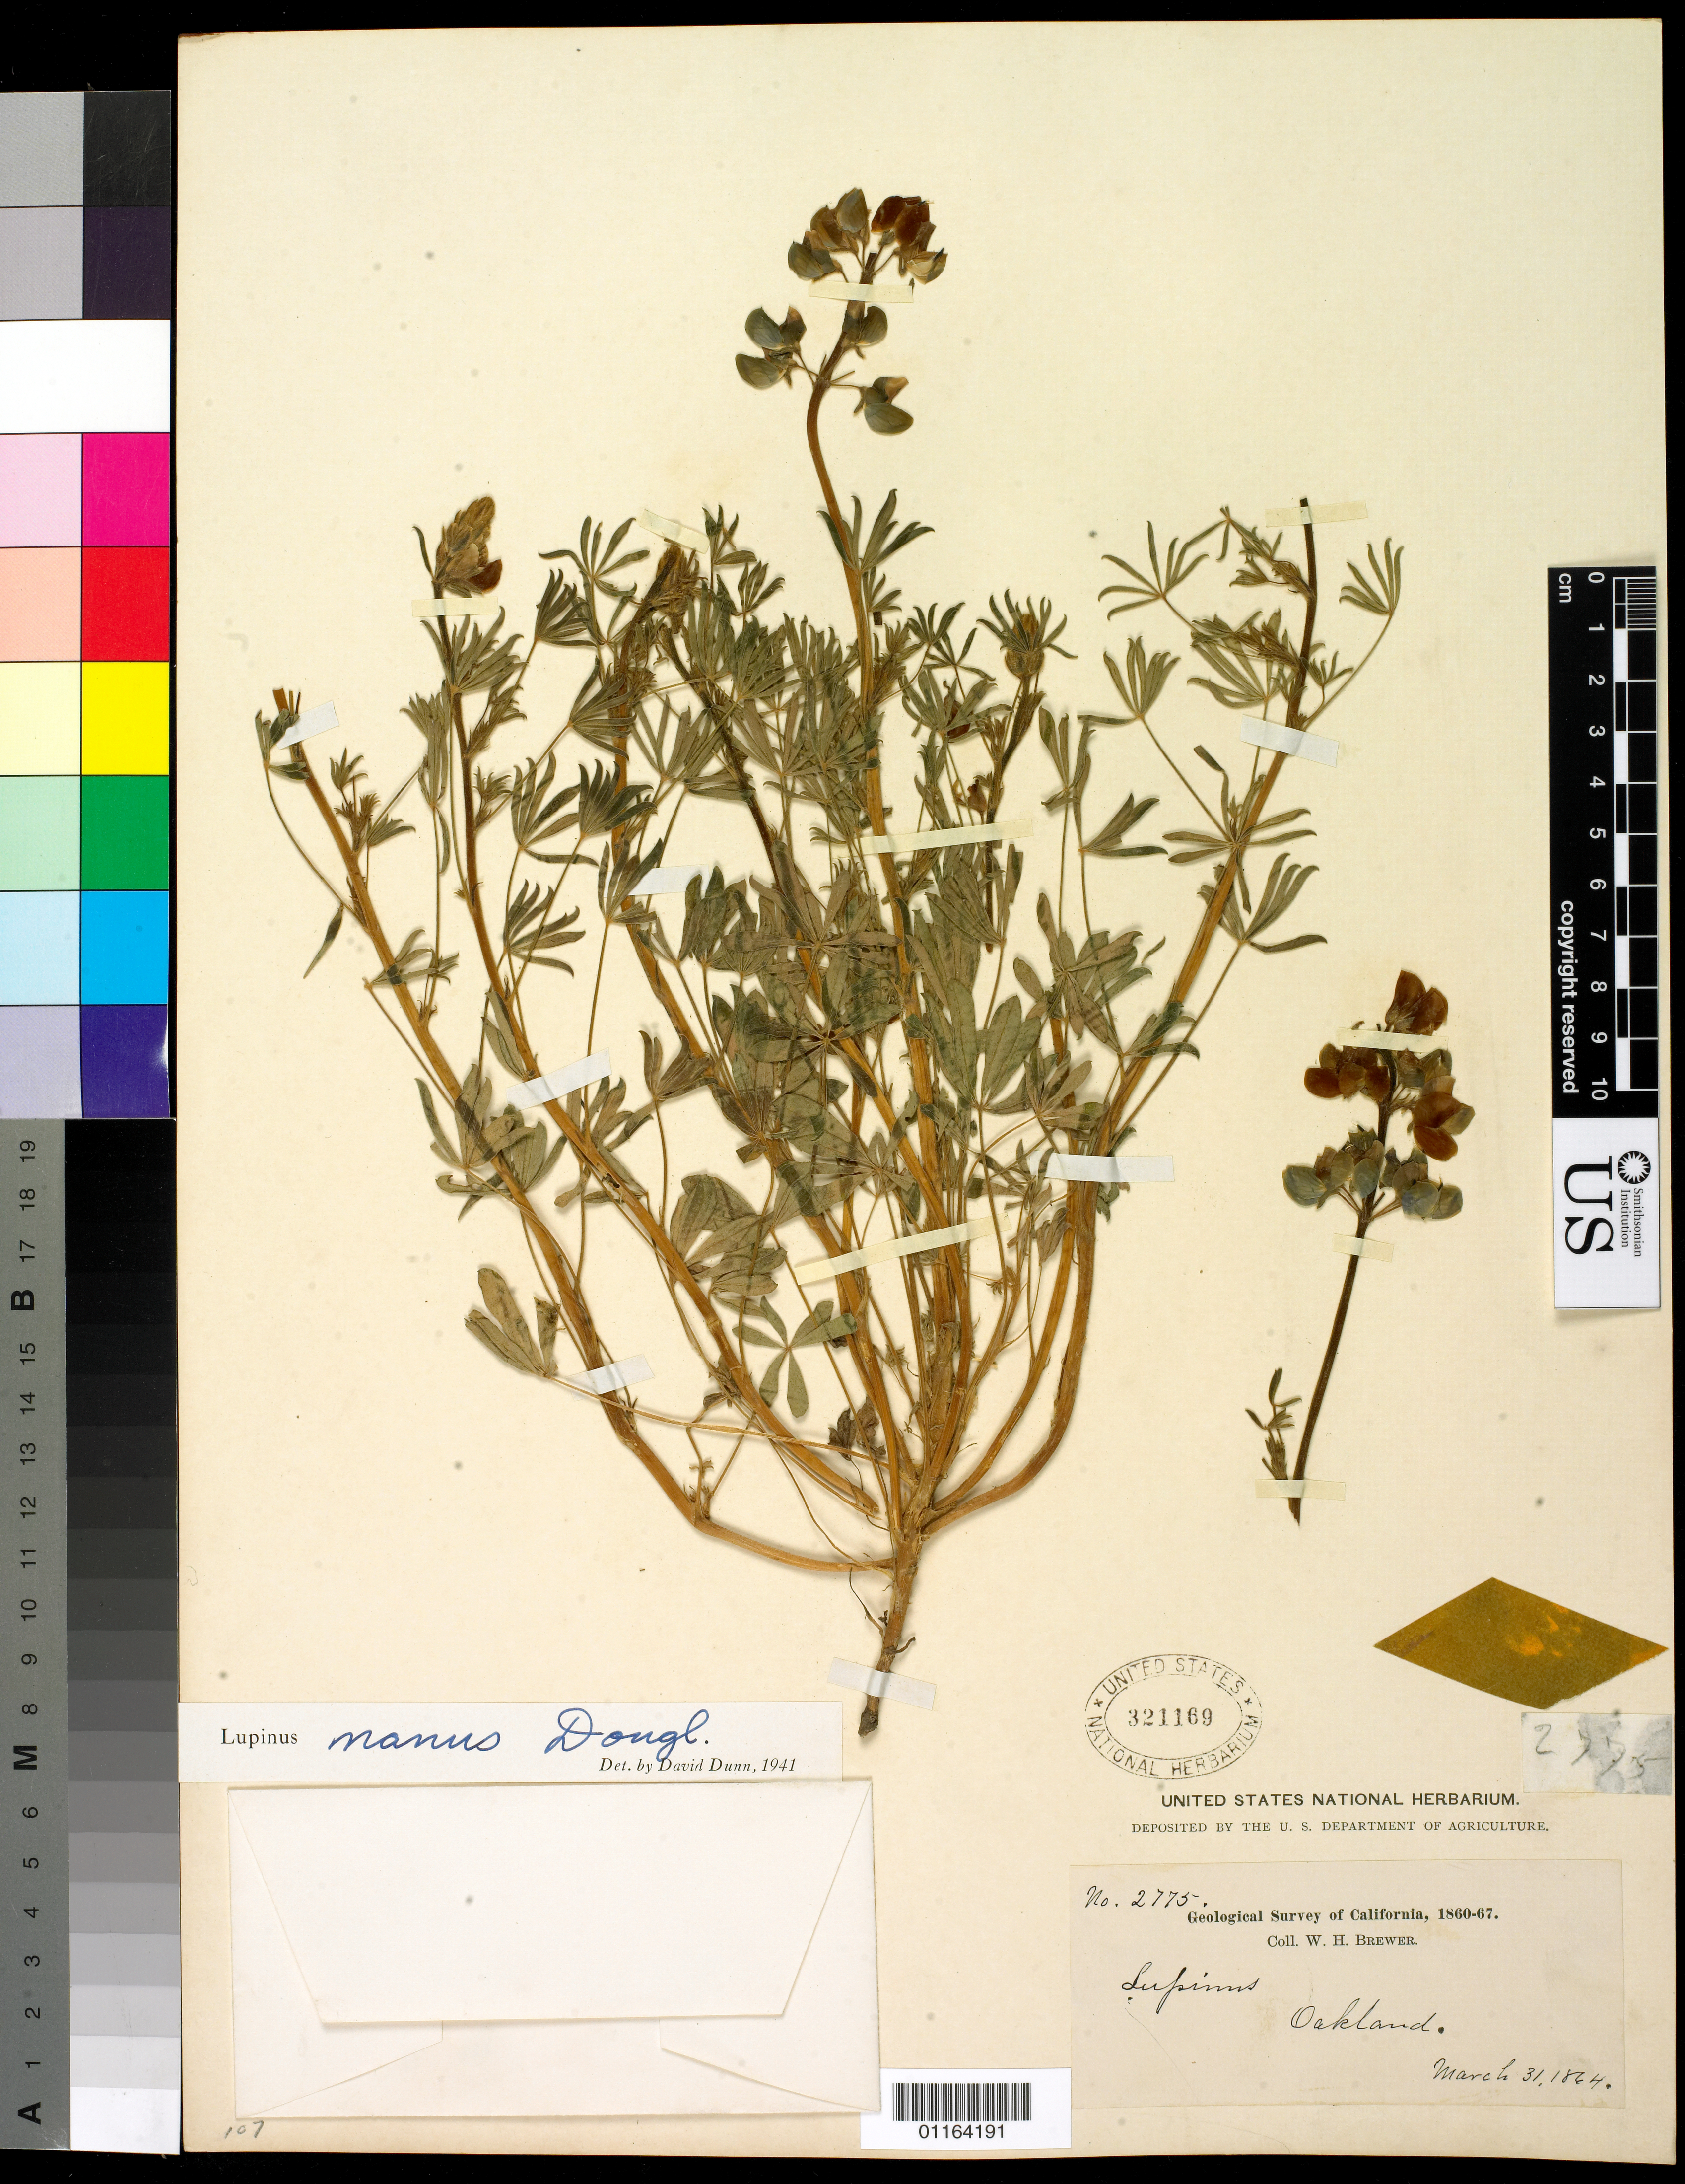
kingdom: Plantae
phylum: Tracheophyta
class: Magnoliopsida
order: Fabales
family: Fabaceae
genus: Lupinus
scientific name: Lupinus nanus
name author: Douglas ex Benth.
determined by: Dunn, D.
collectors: W. H. Brewer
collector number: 2775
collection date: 1864-03-31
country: United States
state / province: California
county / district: Alameda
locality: Oakland.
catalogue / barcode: US 321169